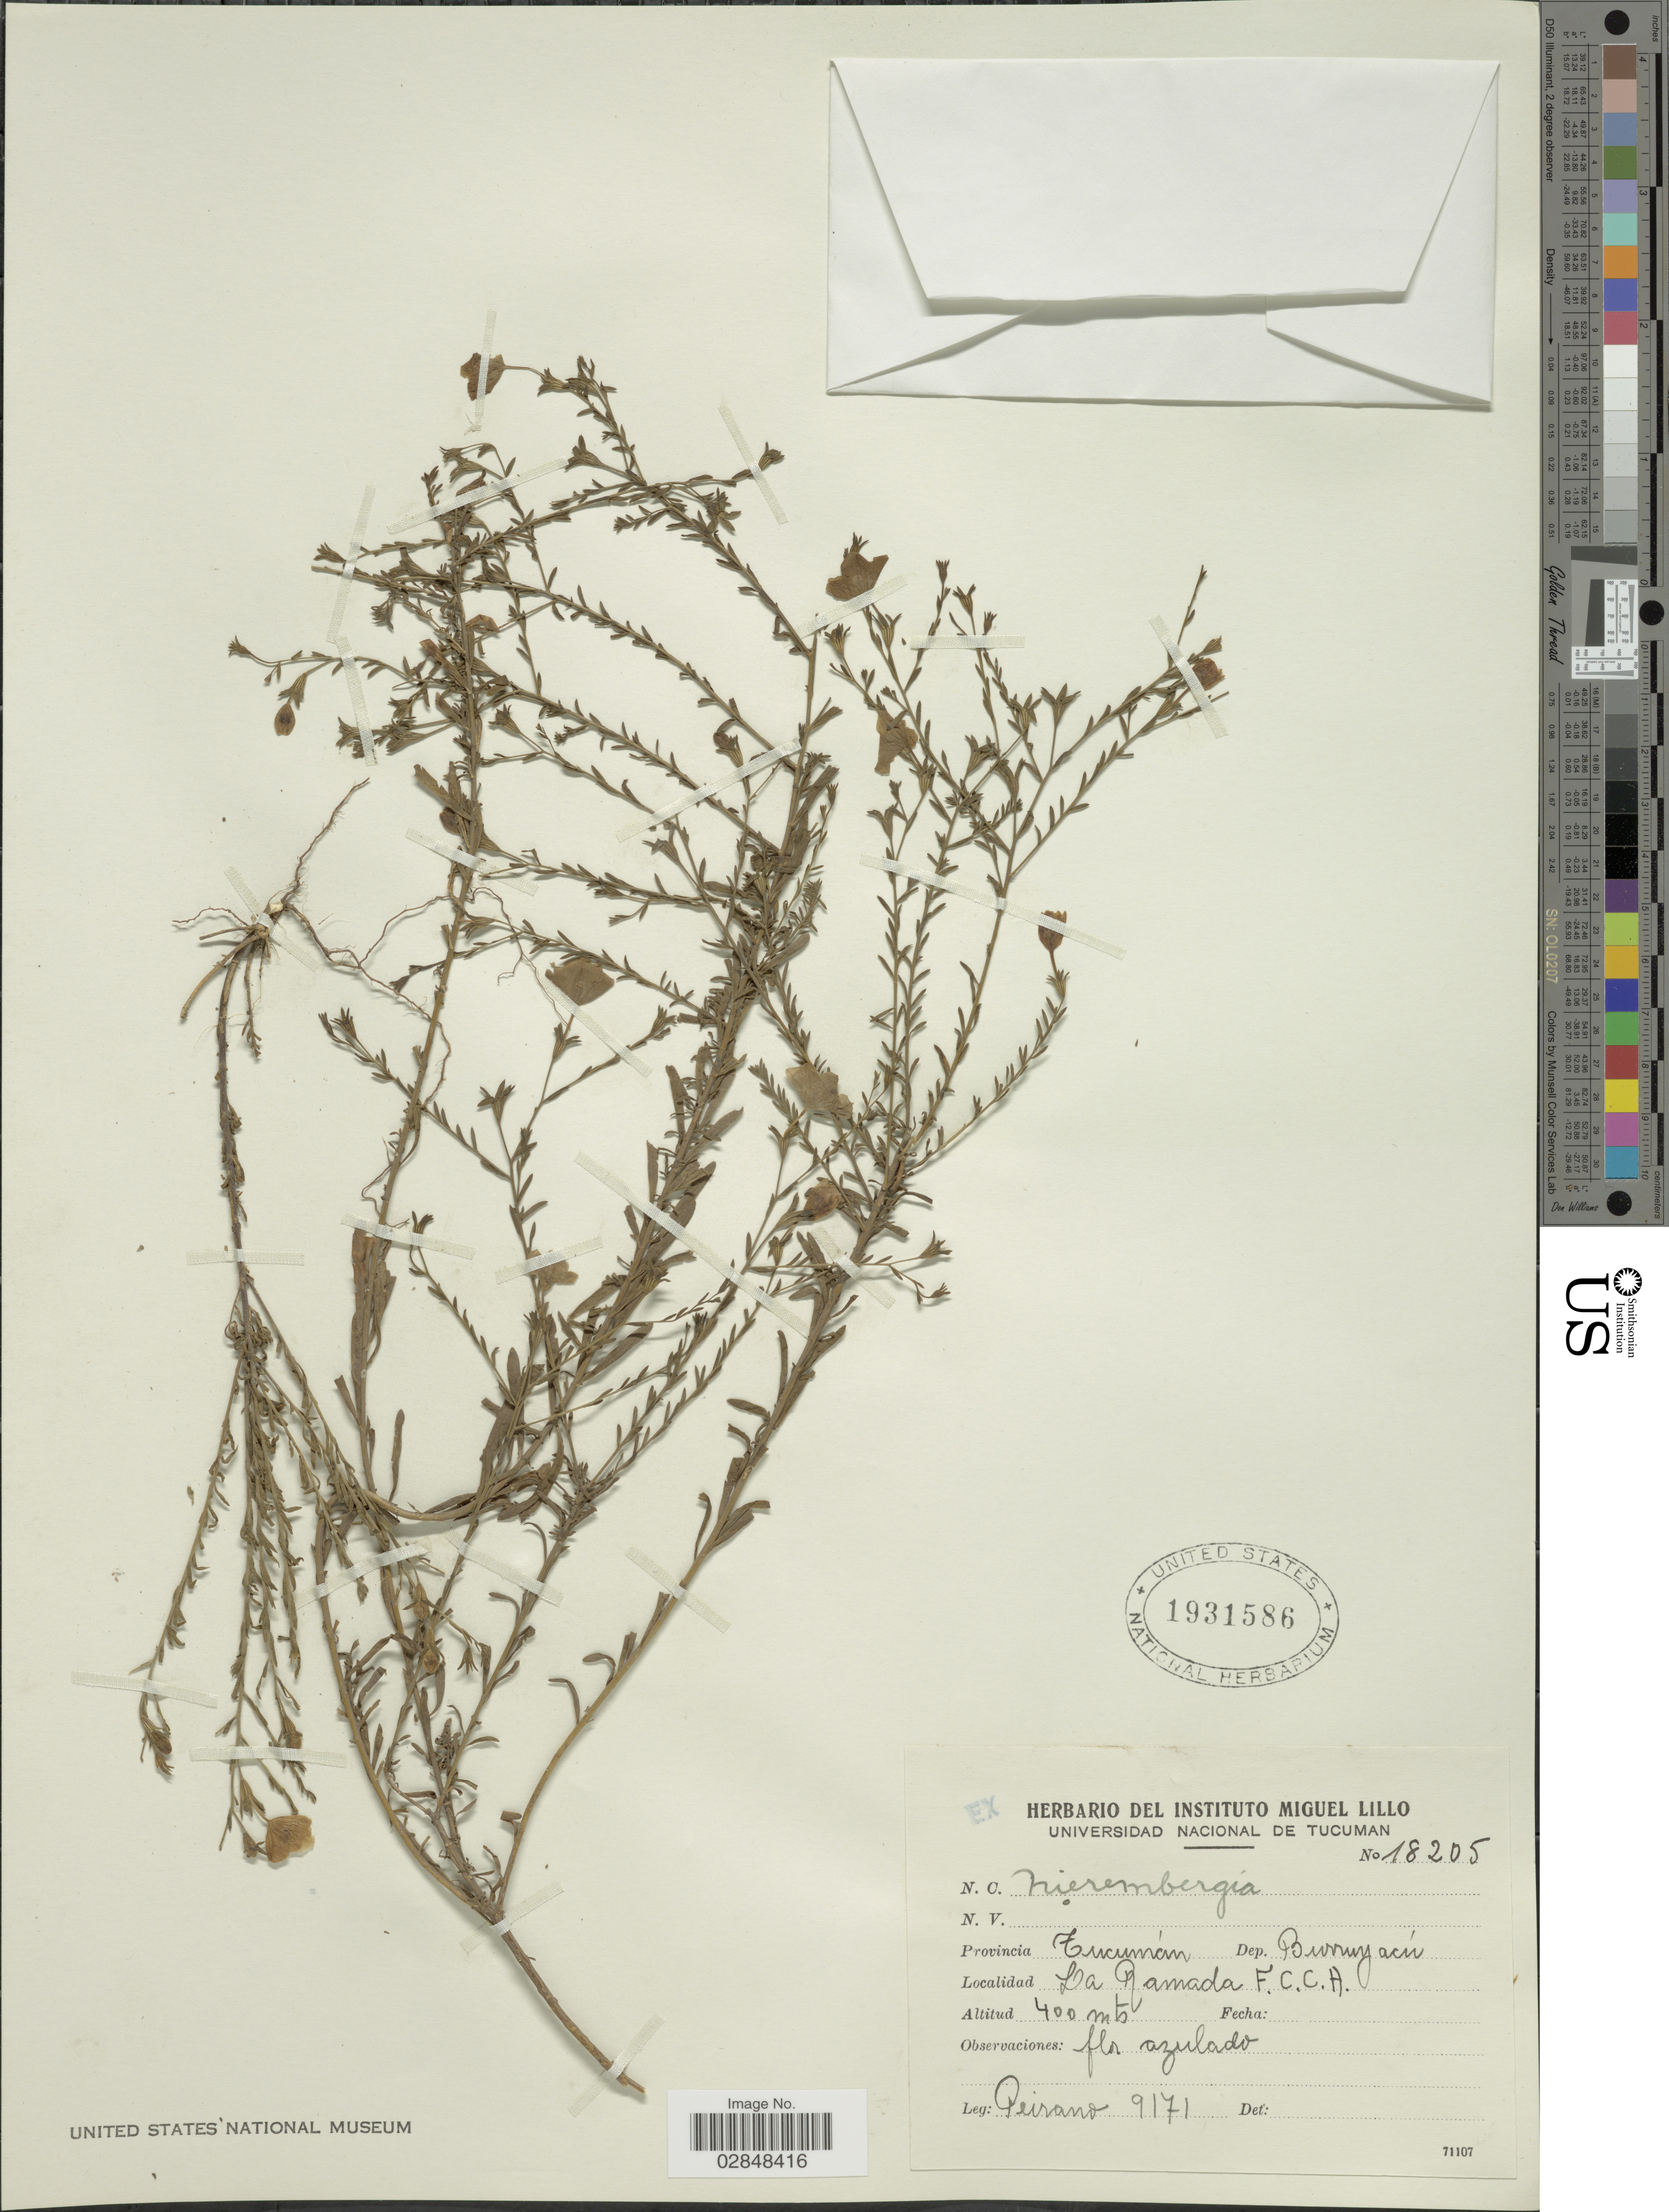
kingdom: Plantae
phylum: Tracheophyta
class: Magnoliopsida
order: Solanales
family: Solanaceae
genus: Nierembergia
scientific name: Nierembergia sp.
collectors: Peirano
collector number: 9171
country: Argentina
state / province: Tucuman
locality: Dep. Burruyacú. La Ramada F.C.C.A.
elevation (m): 400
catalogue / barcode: US 1931586